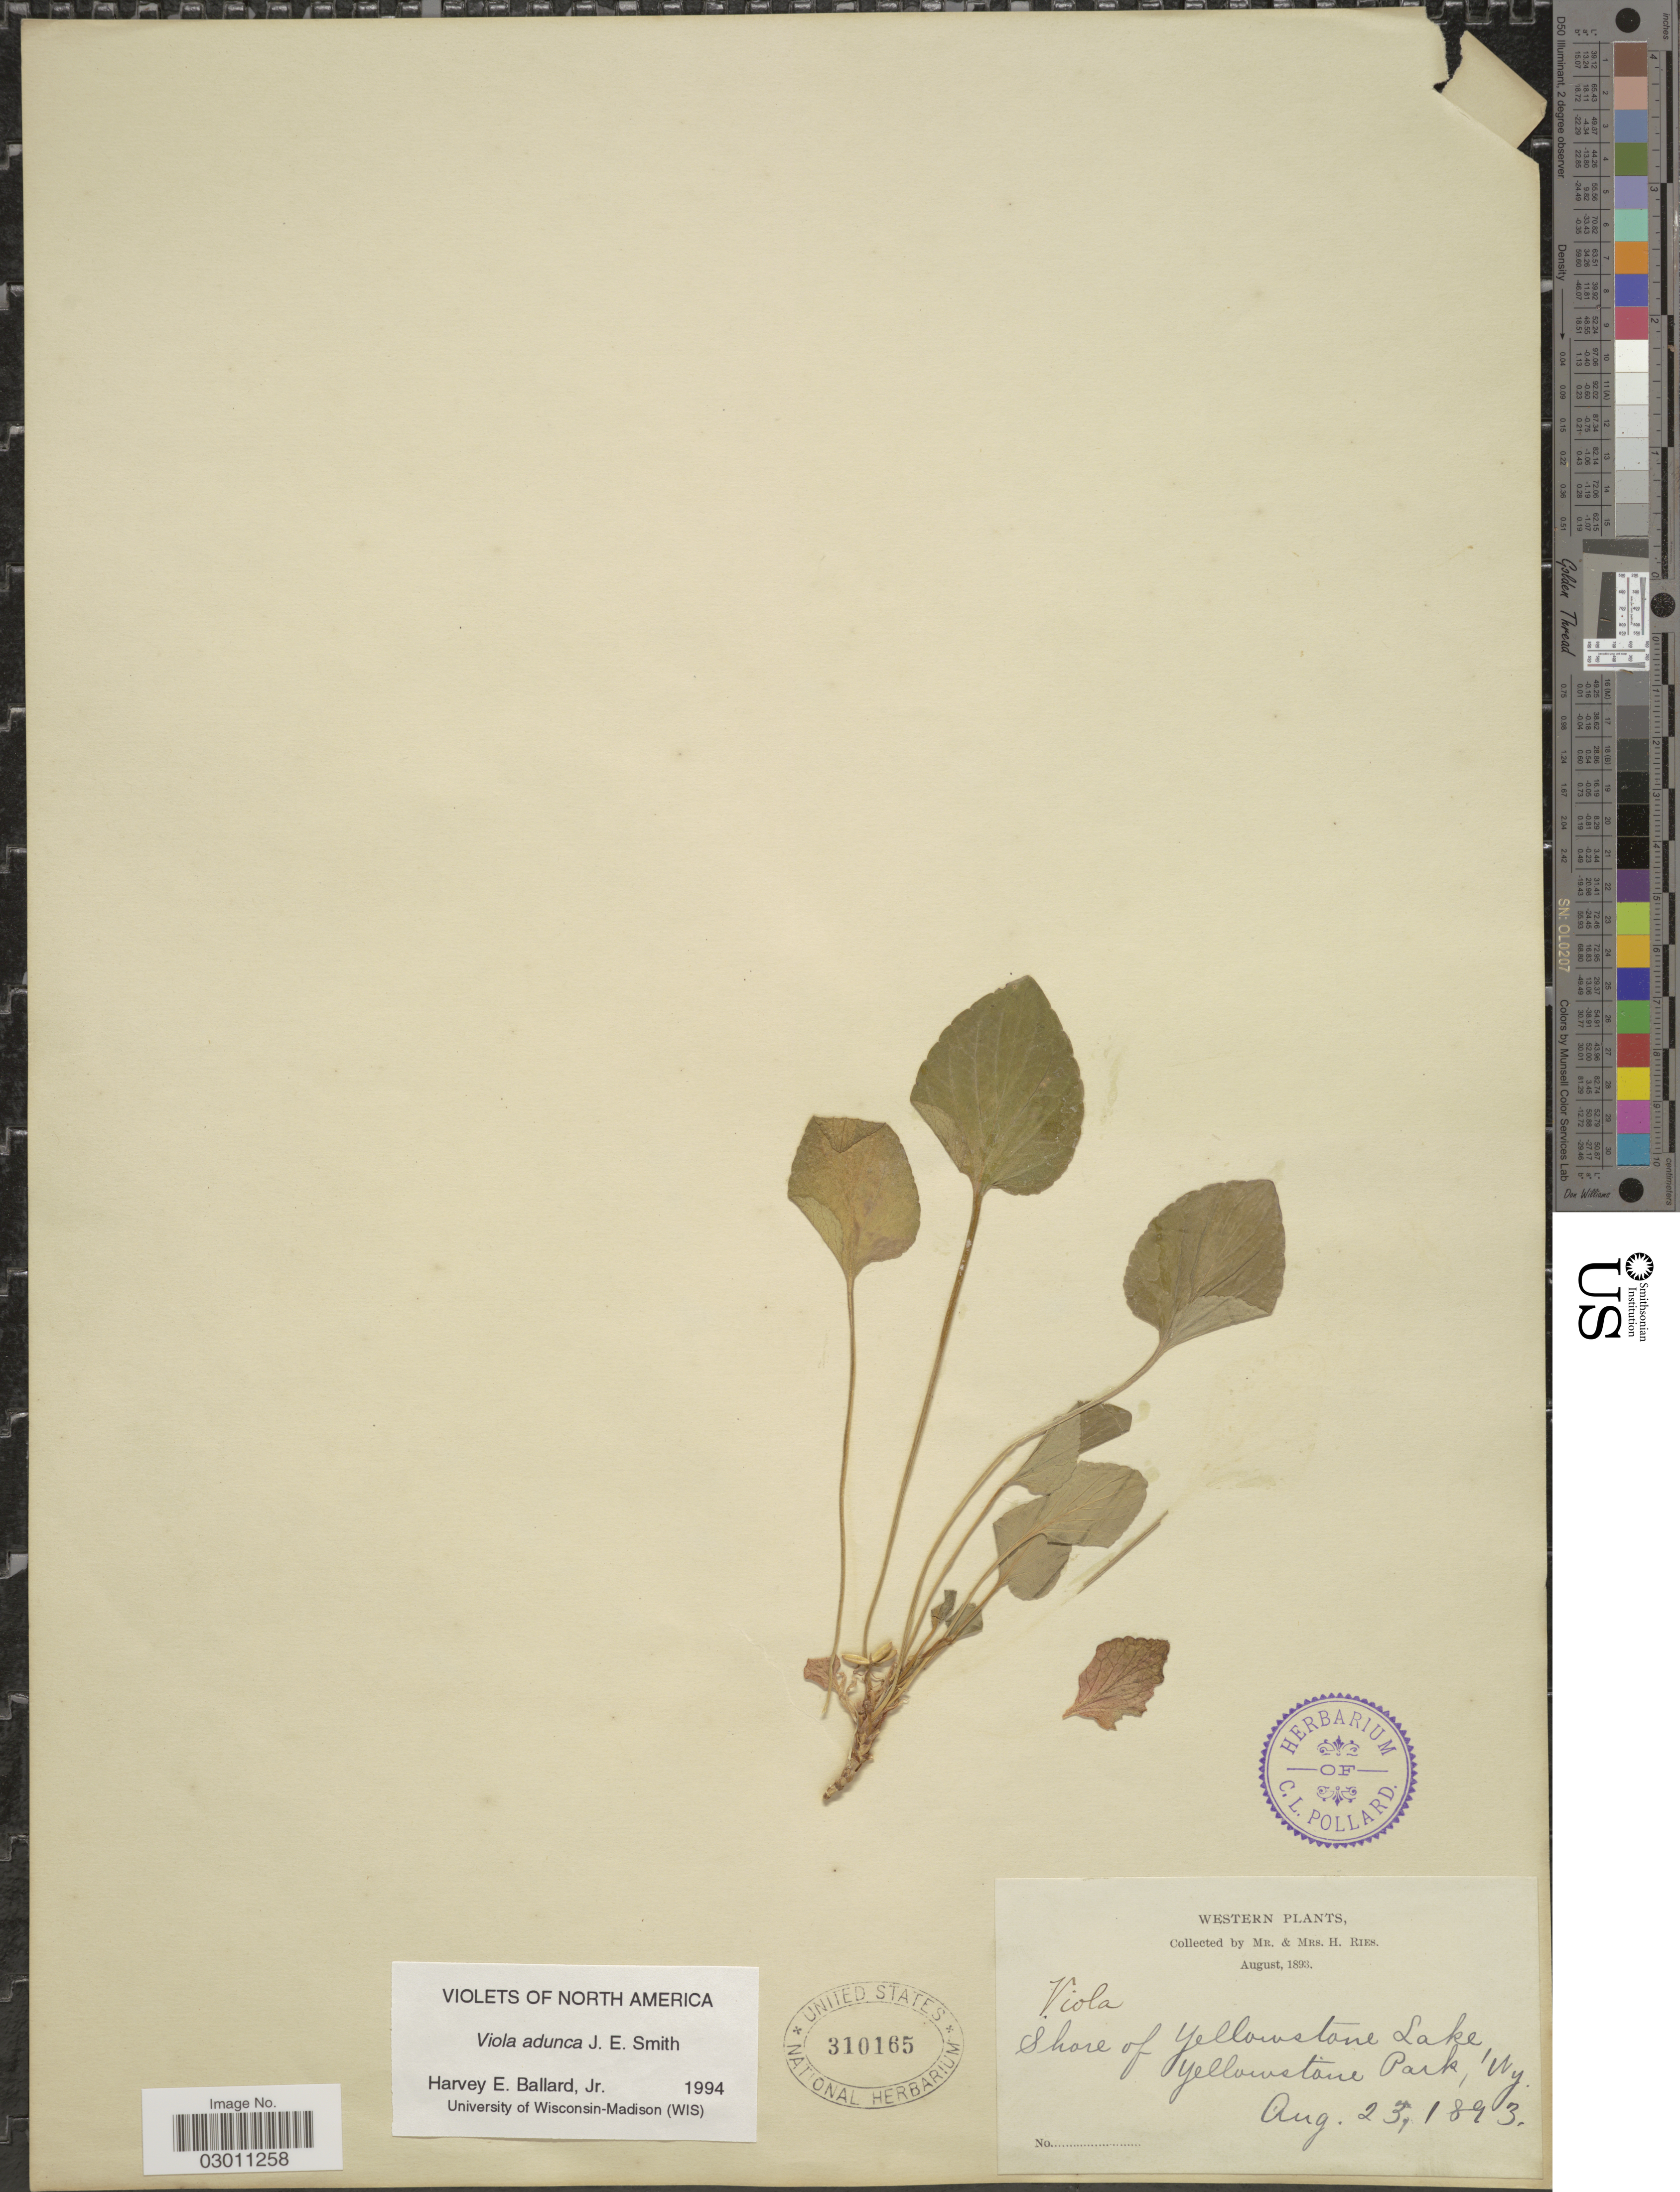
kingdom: Plantae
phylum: Tracheophyta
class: Magnoliopsida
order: Malpighiales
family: Violaceae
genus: Viola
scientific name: Viola adunca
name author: Sm.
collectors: H. Ries & H. Ries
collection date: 1893-08-23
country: United States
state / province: Wyoming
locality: Western. Shore of Yellowstone Lake, Yellowstone Park, Wy.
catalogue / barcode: US 310165